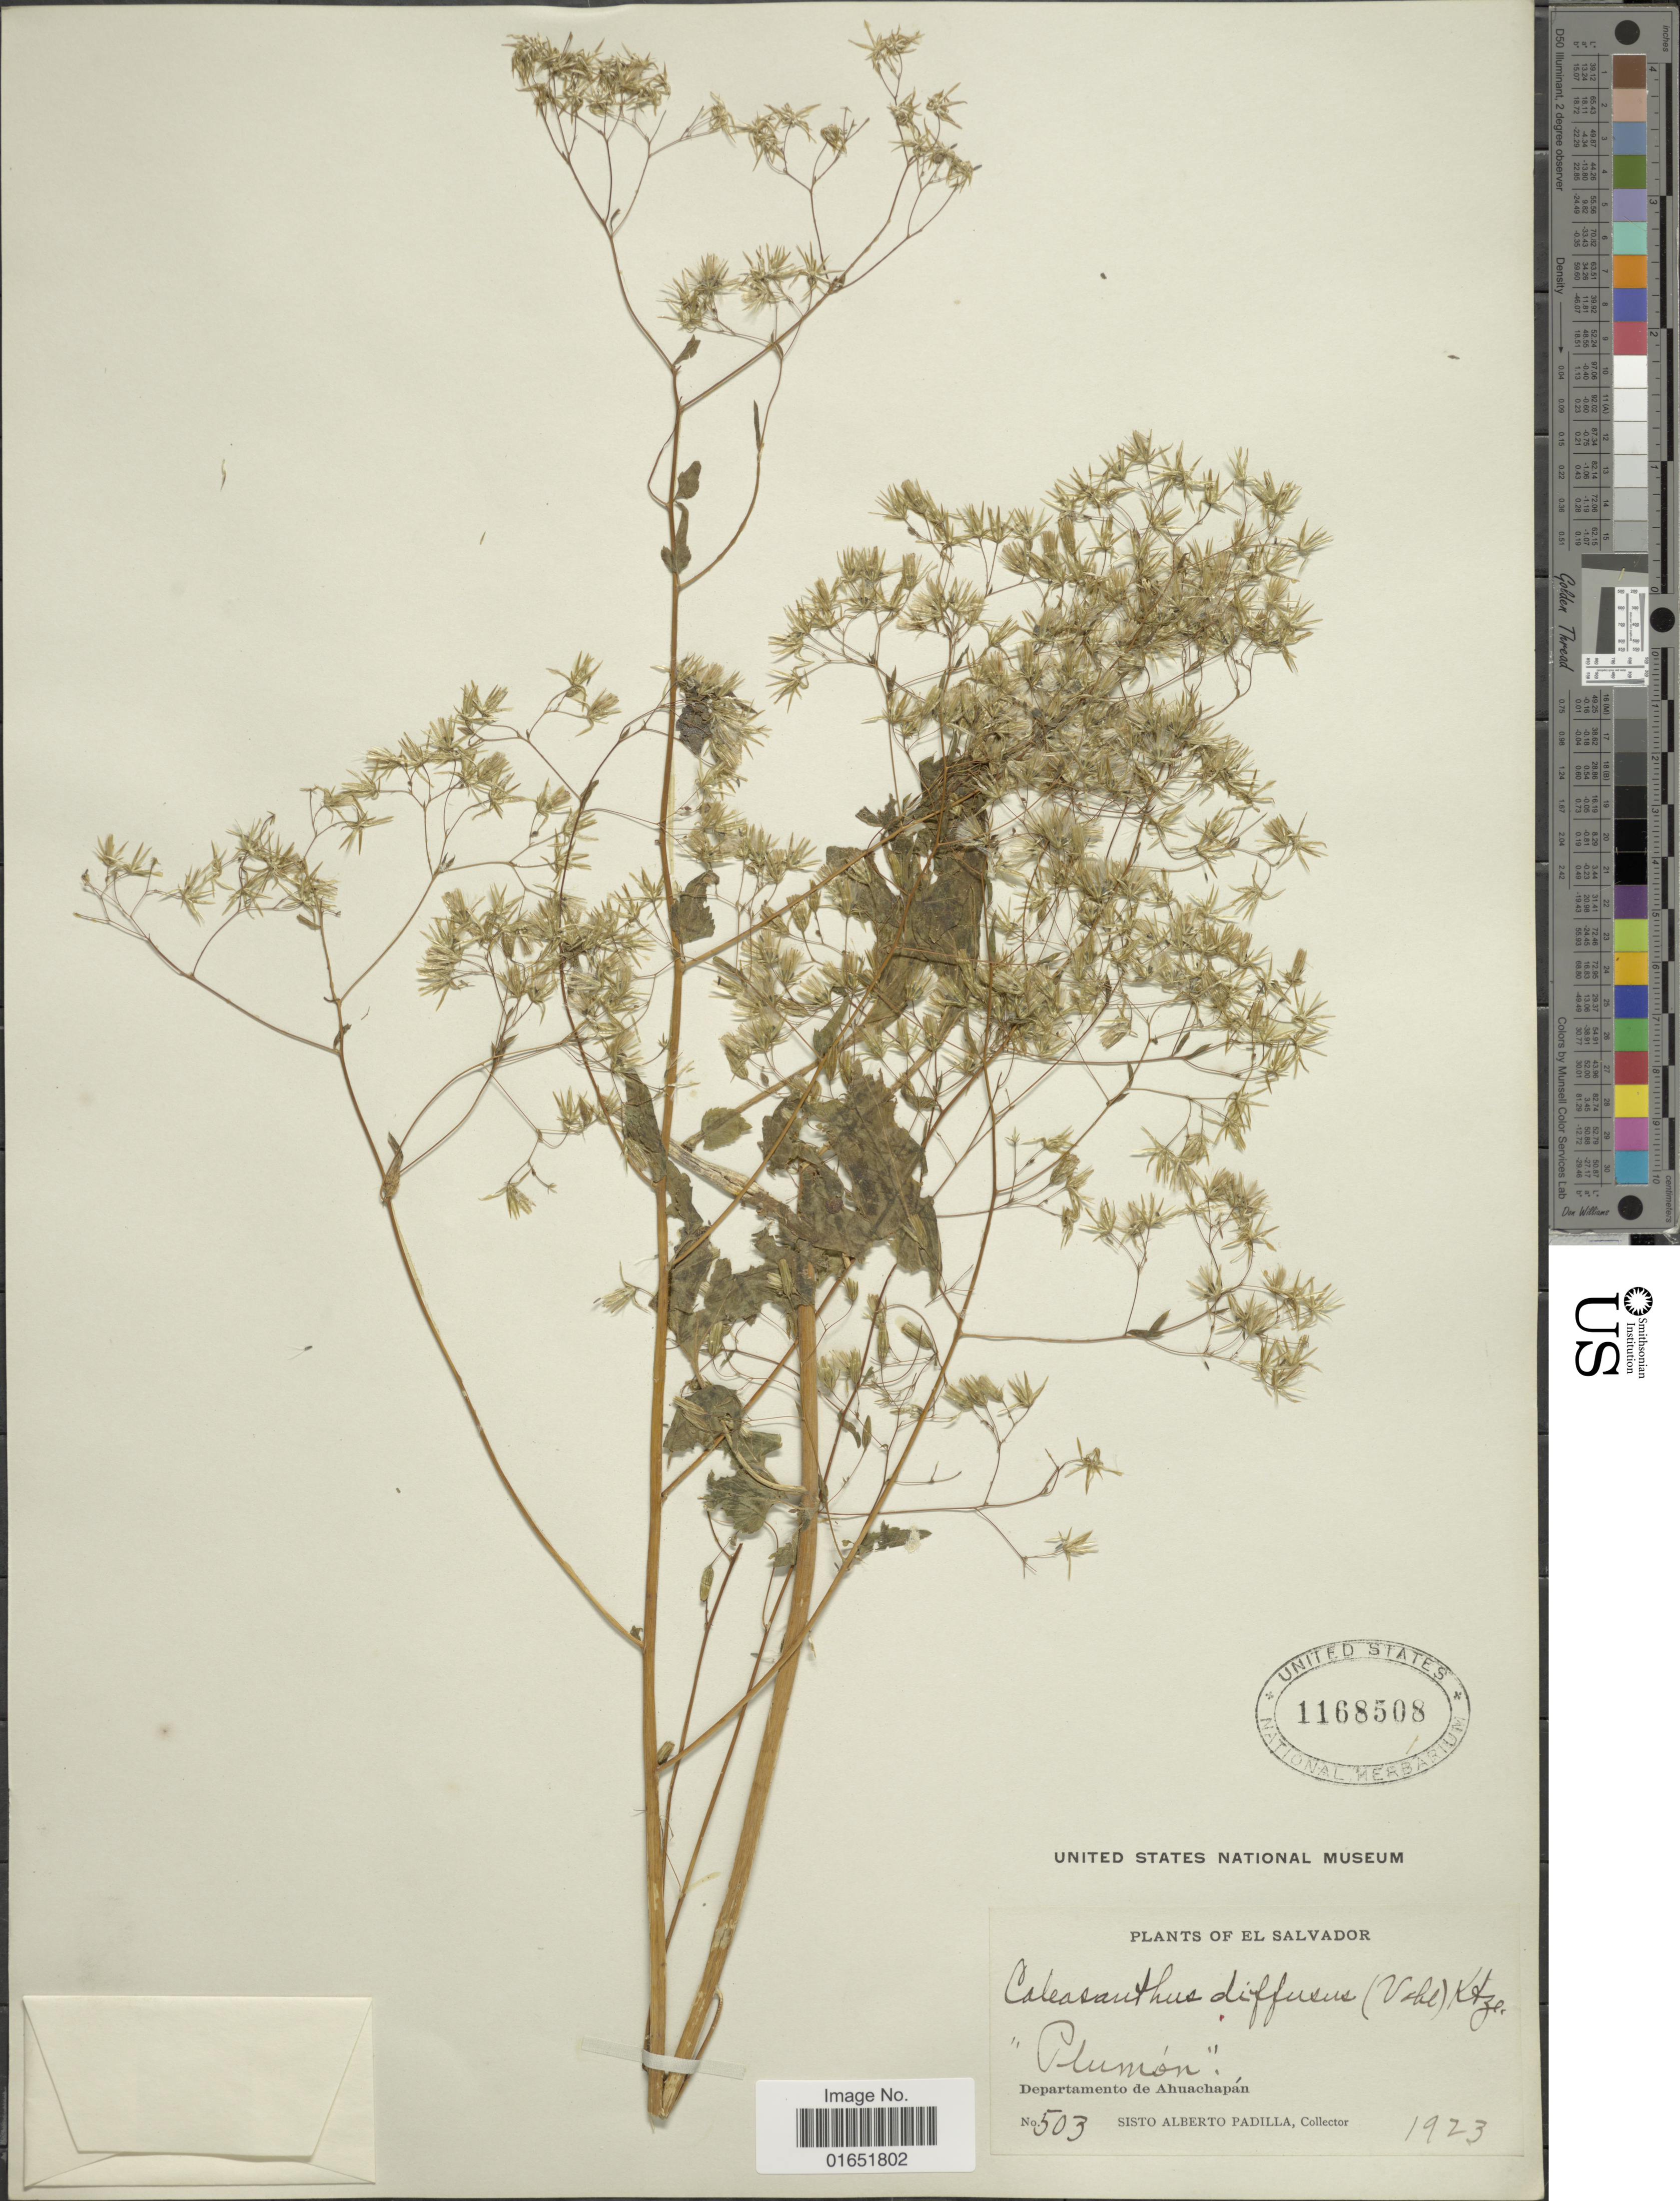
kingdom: Plantae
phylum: Tracheophyta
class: Magnoliopsida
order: Asterales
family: Asteraceae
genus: Brickellia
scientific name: Brickellia diffusa M.E. Jones, nom illeg.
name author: M.E. Jones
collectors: S. A. Padilla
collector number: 503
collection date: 1923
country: El Salvador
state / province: Ahuachapan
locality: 'Plumón', Departamento de Ahuachapán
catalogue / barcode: US 1168508